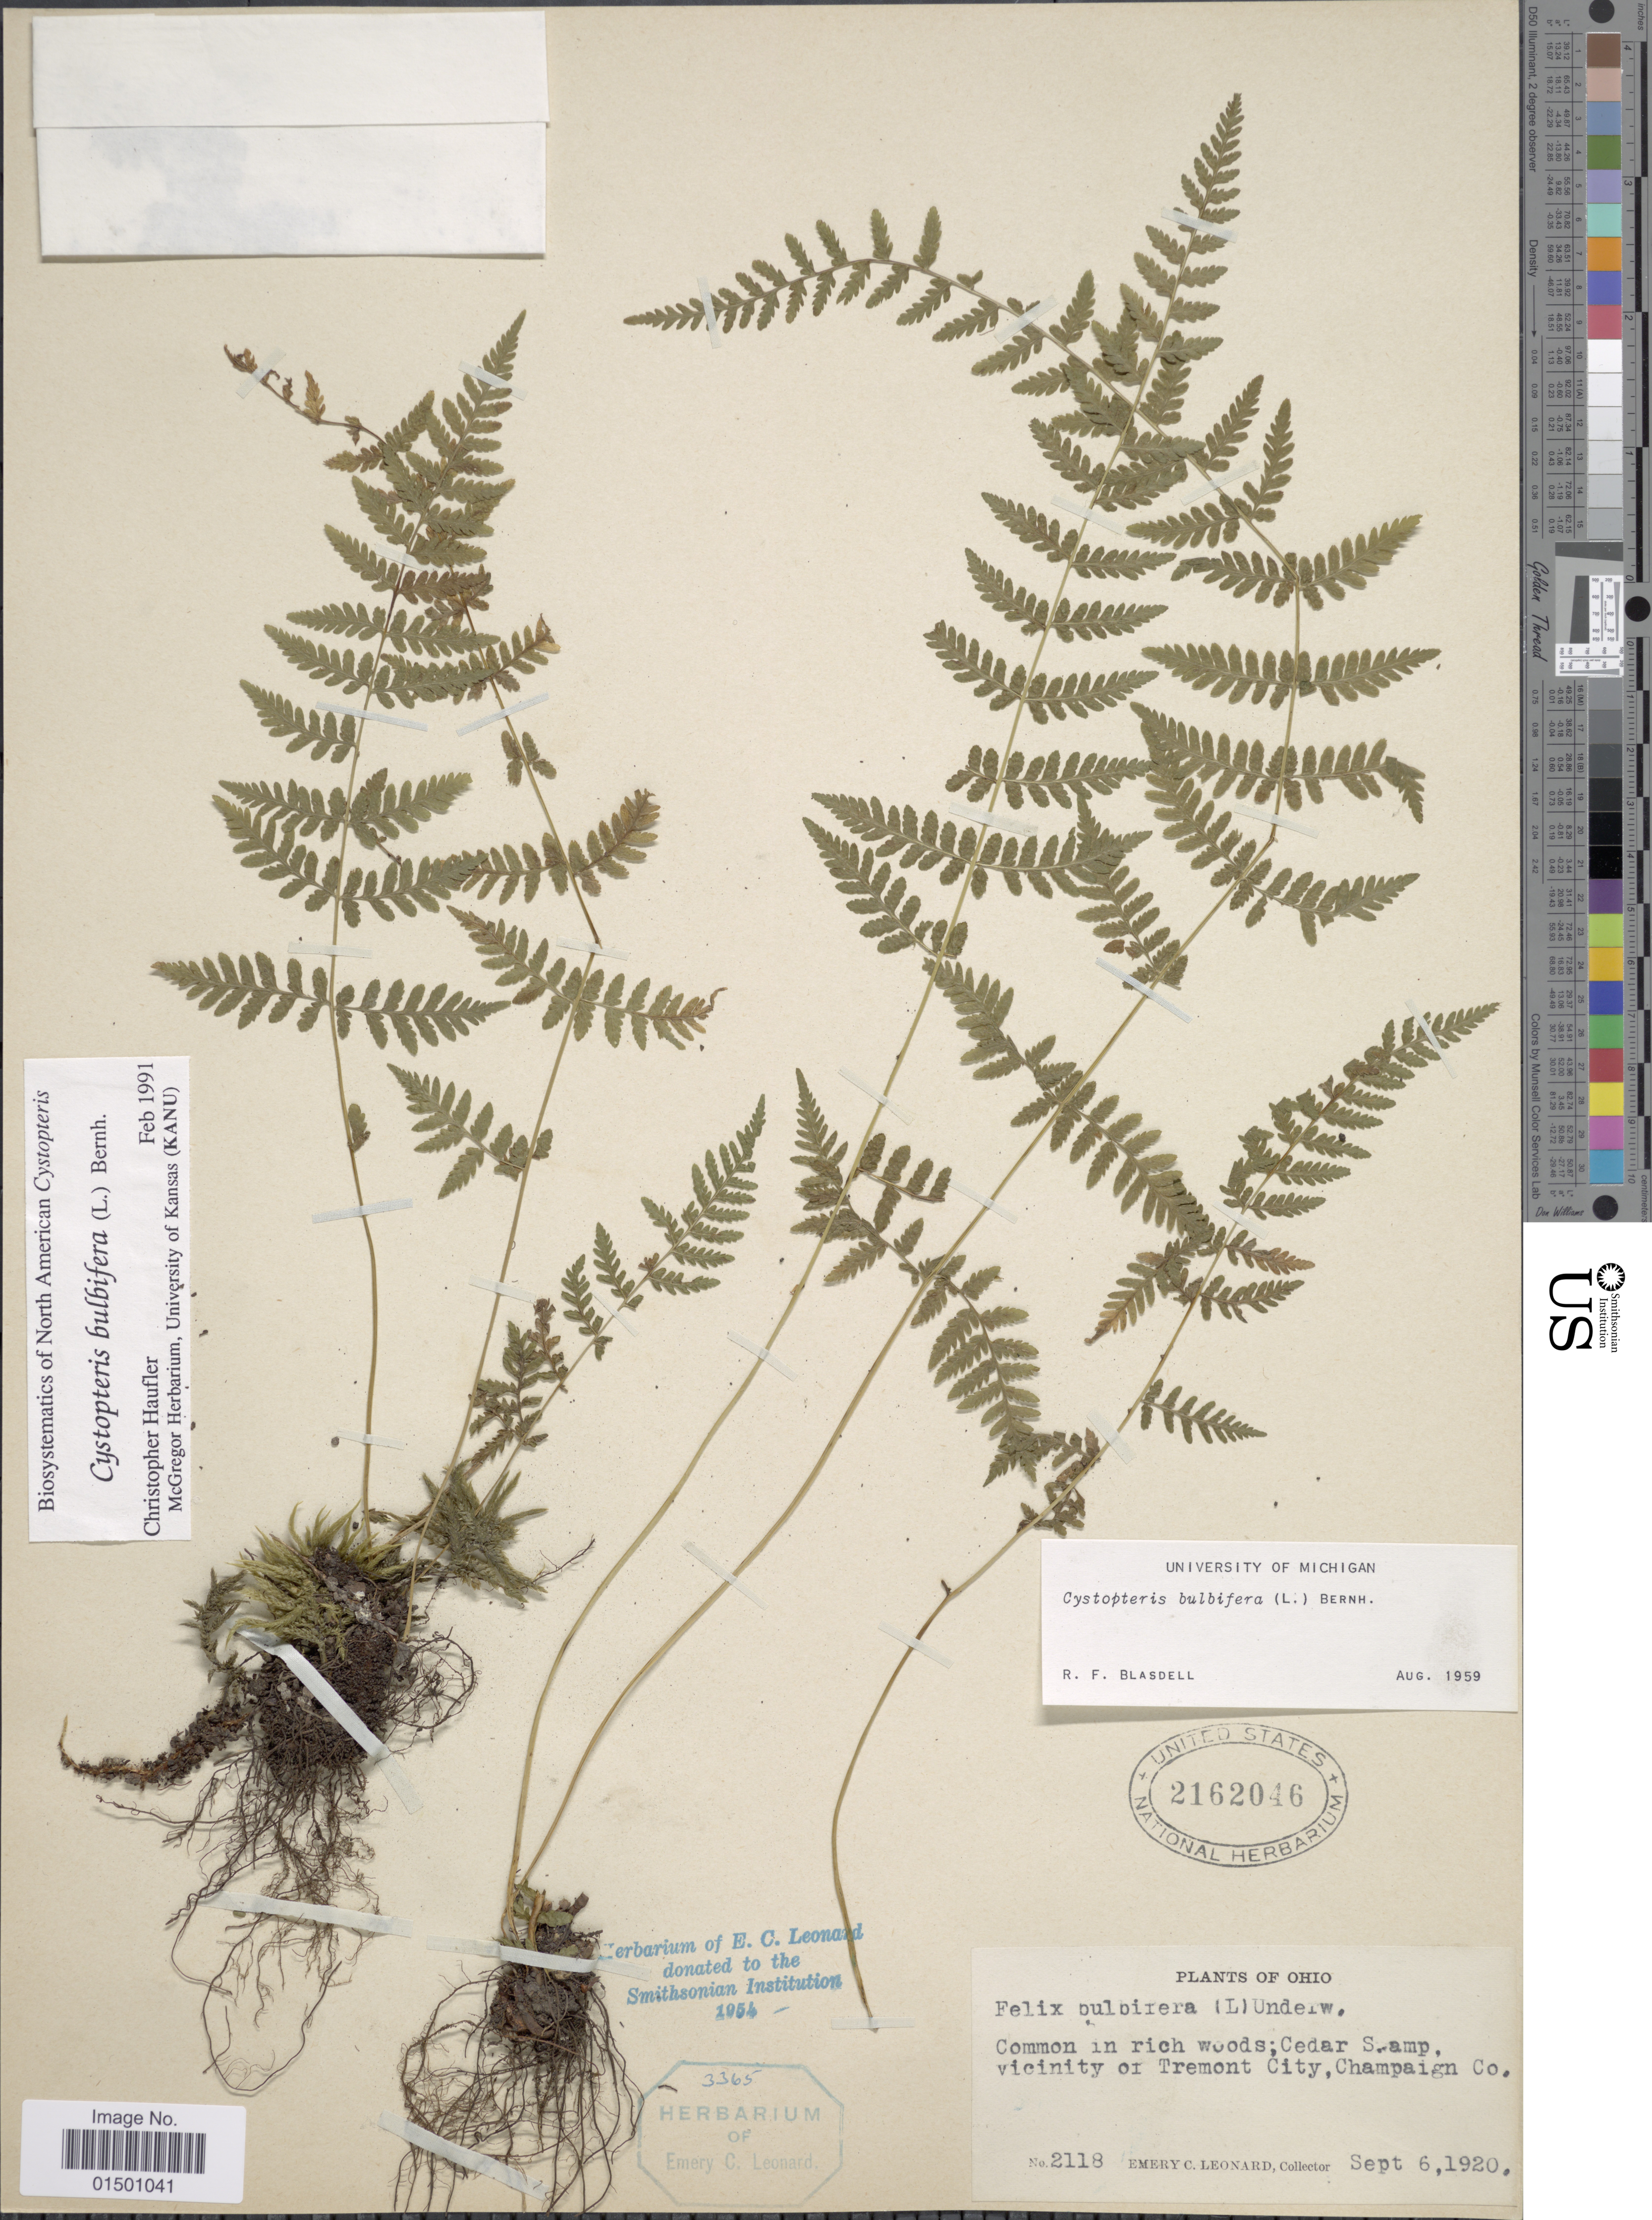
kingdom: Plantae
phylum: Tracheophyta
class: Polypodiopsida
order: Polypodiales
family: Cystopteridaceae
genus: Cystopteris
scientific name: Cystopteris bulbifera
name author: (L.) Bernh.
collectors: E. C. Leonard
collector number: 2118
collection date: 1920-09-06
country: United States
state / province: Ohio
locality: Cedar Swamp, vicinity of Tremont city, Champaign Co.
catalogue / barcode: US 2162046